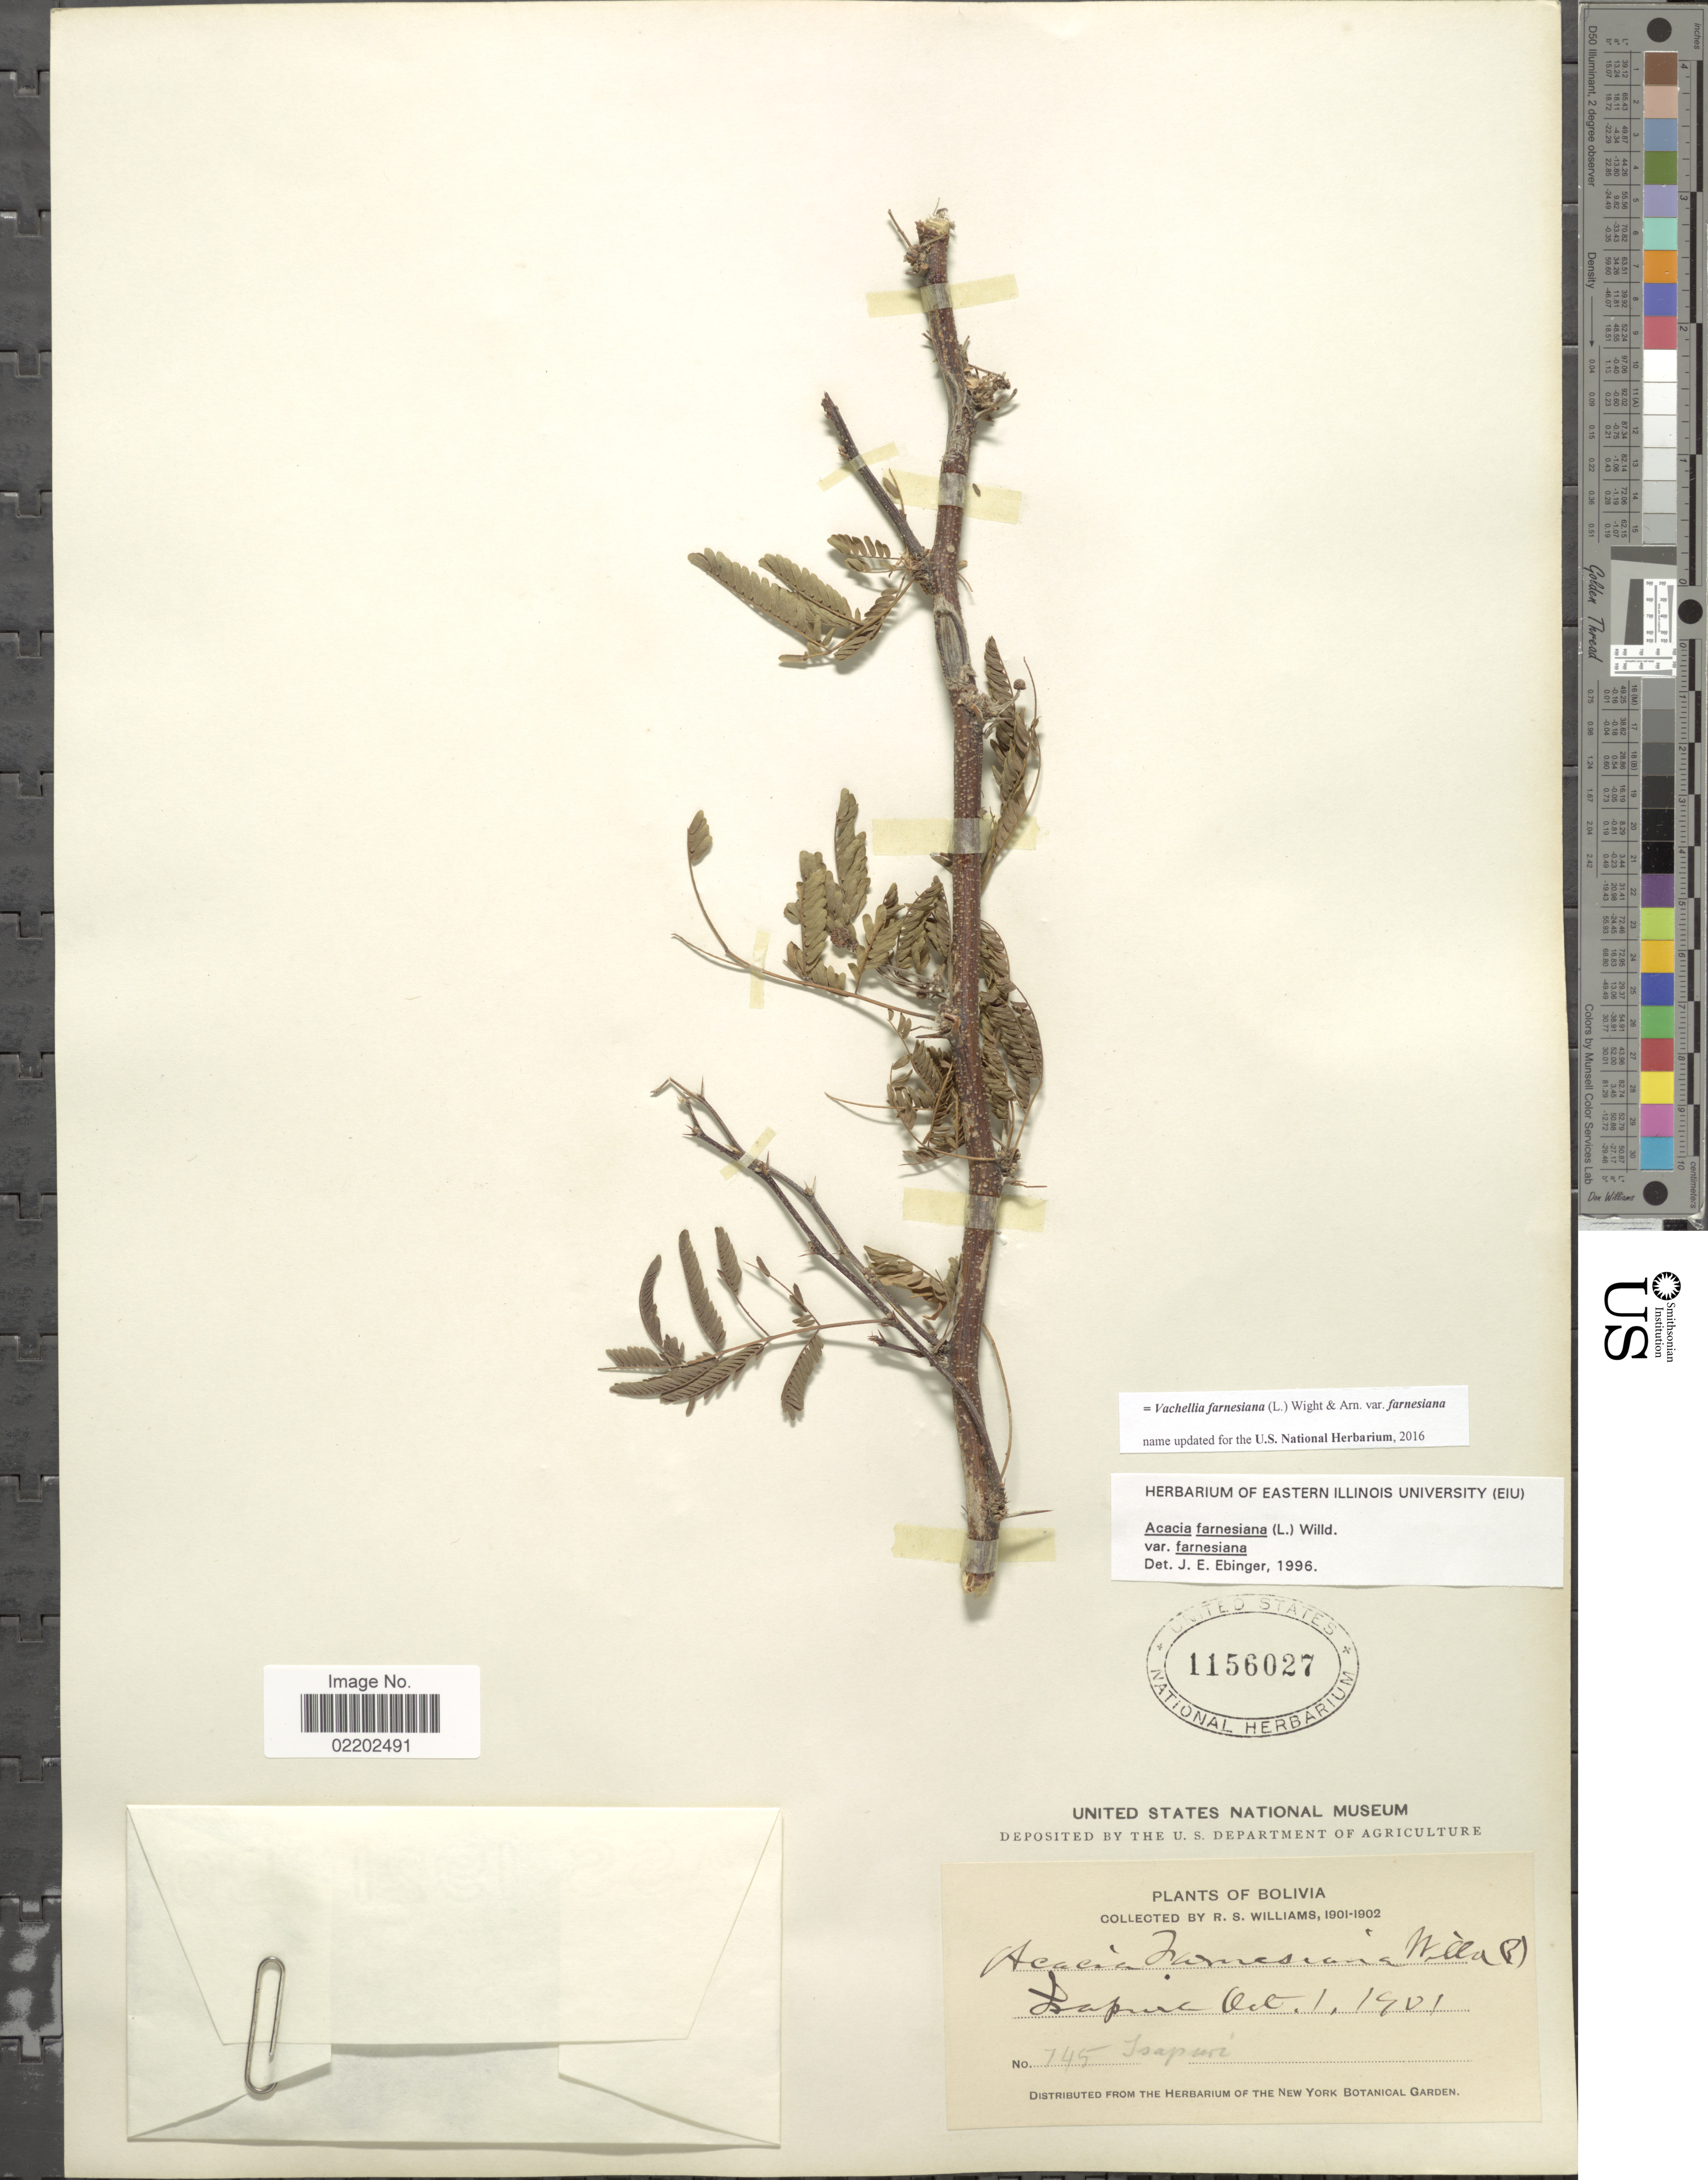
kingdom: Plantae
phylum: Tracheophyta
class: Magnoliopsida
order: Fabales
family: Fabaceae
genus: Vachellia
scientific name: Vachellia farnesiana var. farnesiana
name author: (L.) Wight & Arn.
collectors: R. S. Williams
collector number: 745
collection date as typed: Oct. 1, 1901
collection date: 1901-10-01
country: Bolivia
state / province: La Páz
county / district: Larecaja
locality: Isupuri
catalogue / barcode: US 1156027